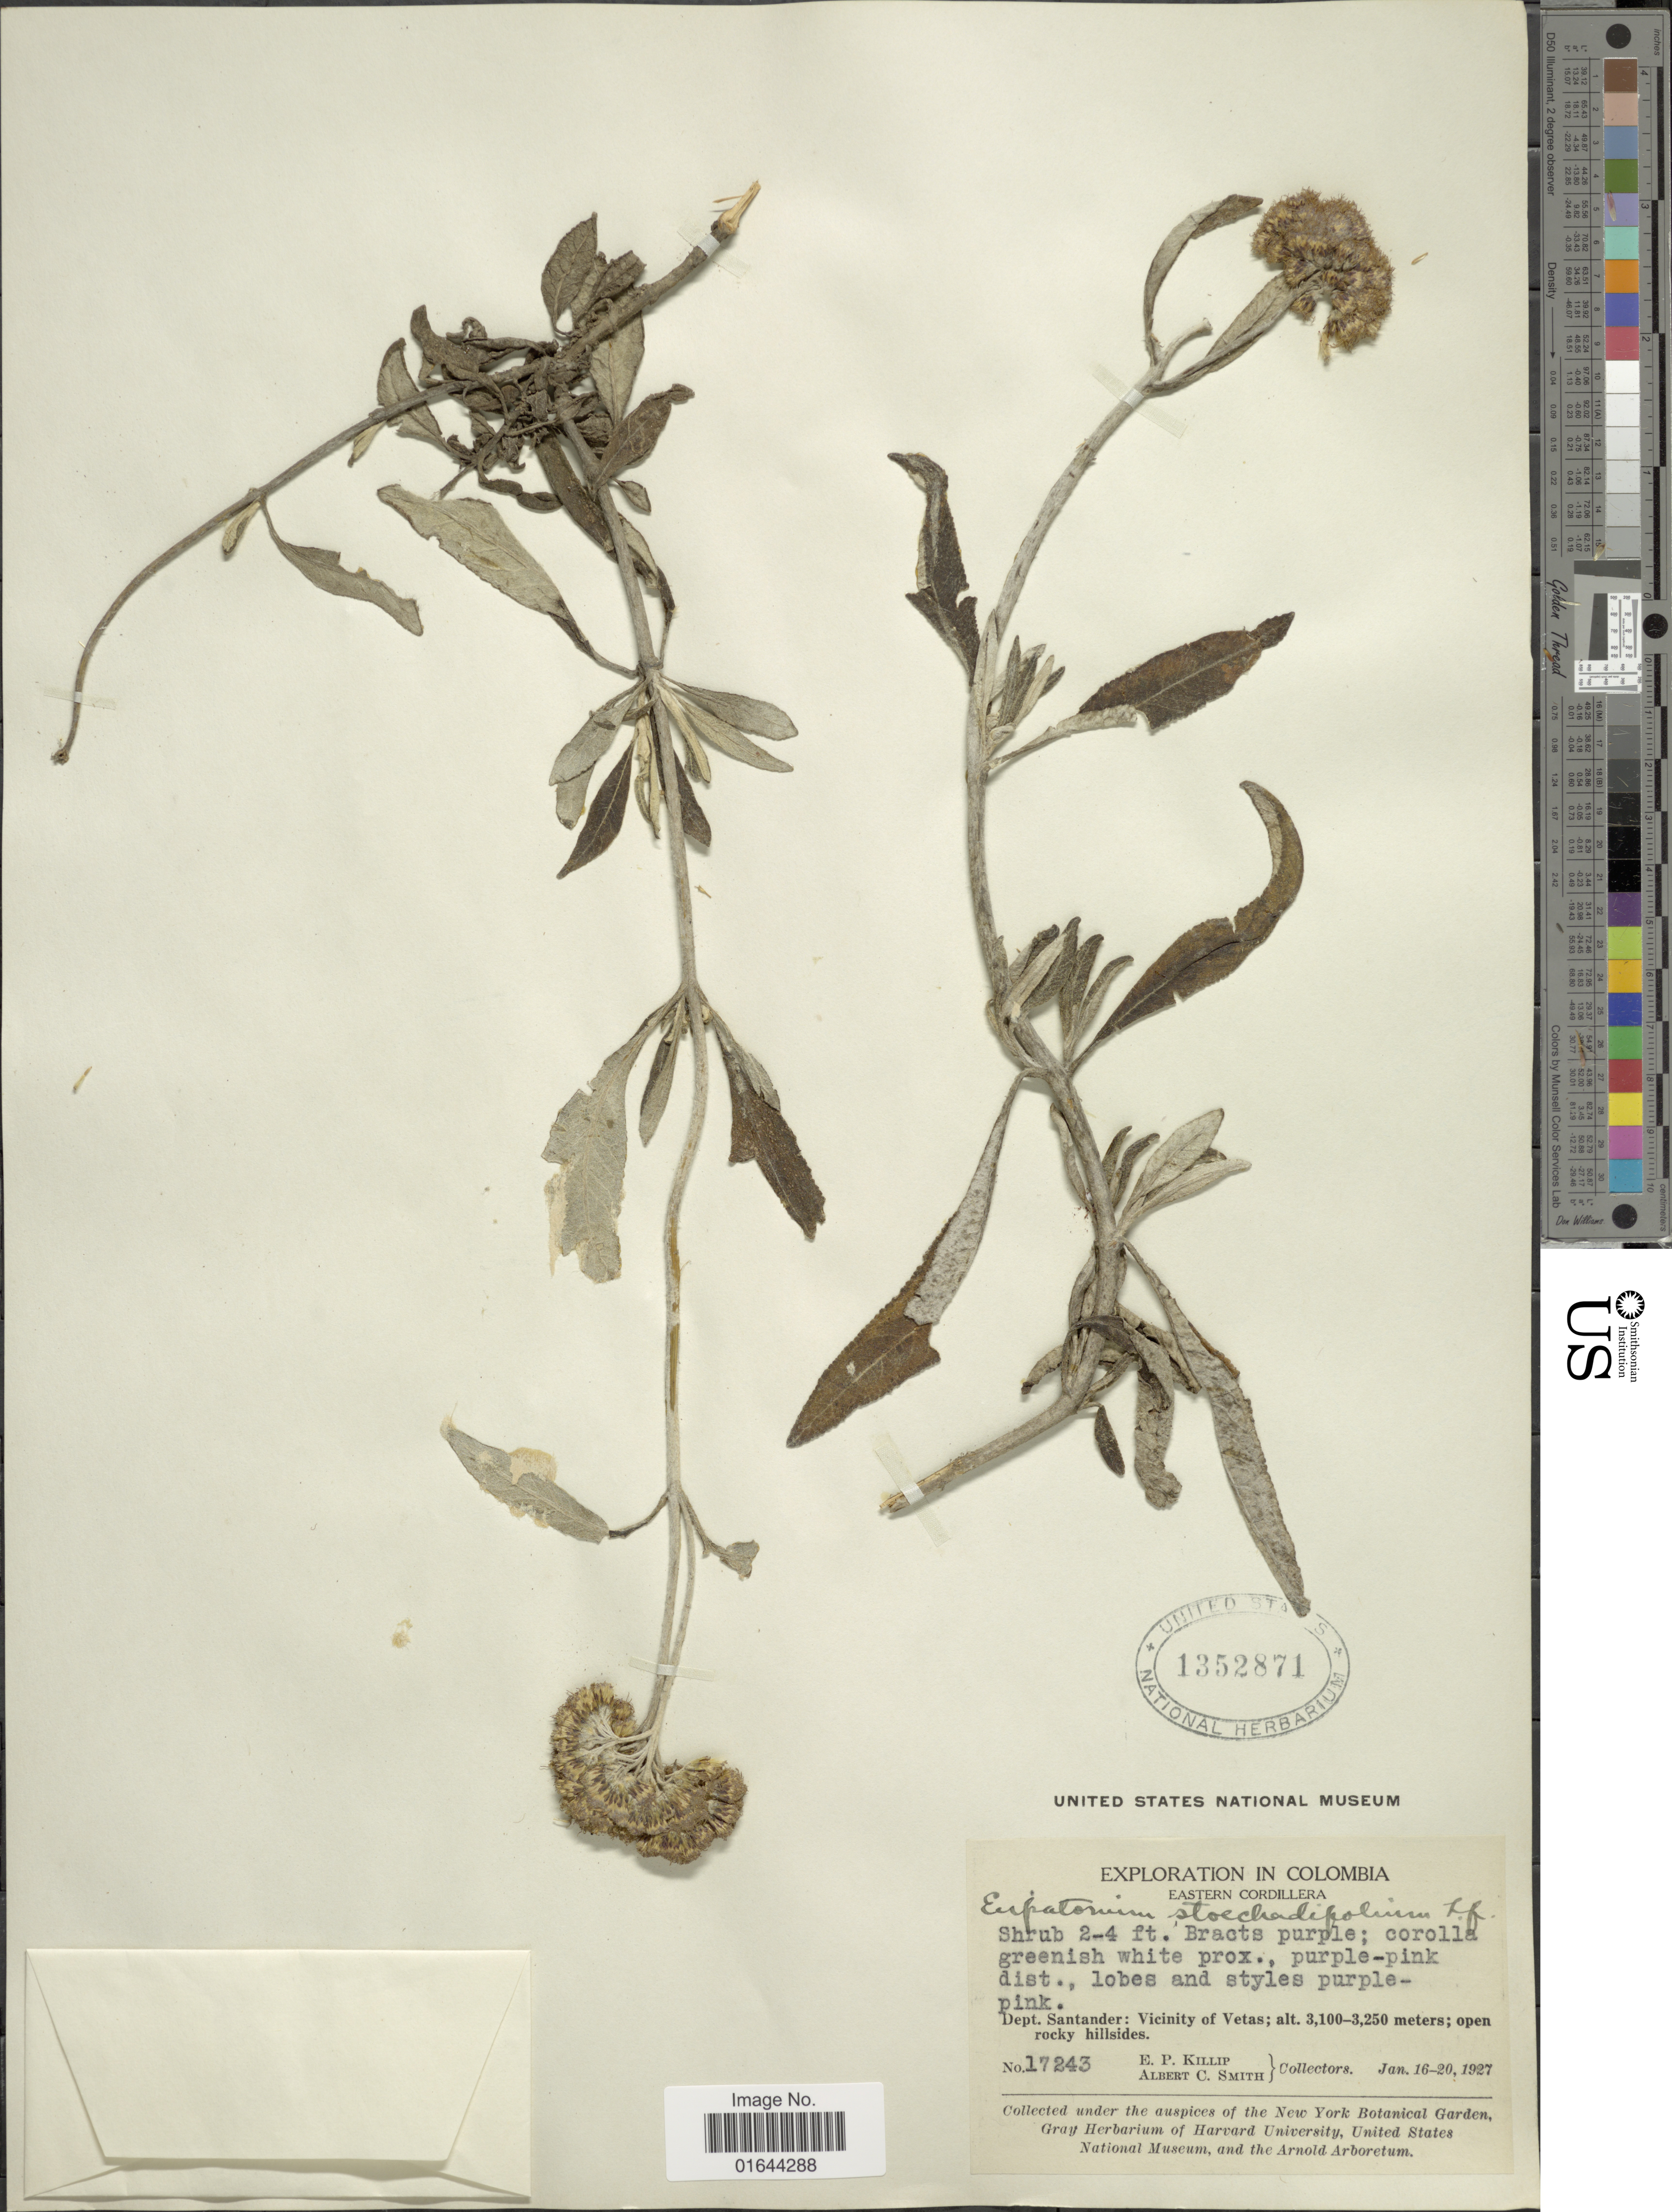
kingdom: Plantae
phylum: Tracheophyta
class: Magnoliopsida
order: Asterales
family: Asteraceae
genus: Lourteigia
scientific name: Lourteigia stoechadifolia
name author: (L. f.) R.M. King & H. Rob.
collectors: E. P. Killip & A. C. Smith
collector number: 17243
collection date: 1927-01-16/1927-01-20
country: Colombia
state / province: Santander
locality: Eastern cordillera. Dept. Santander: Vicinity of Vetas.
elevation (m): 3100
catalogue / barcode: US 1352871